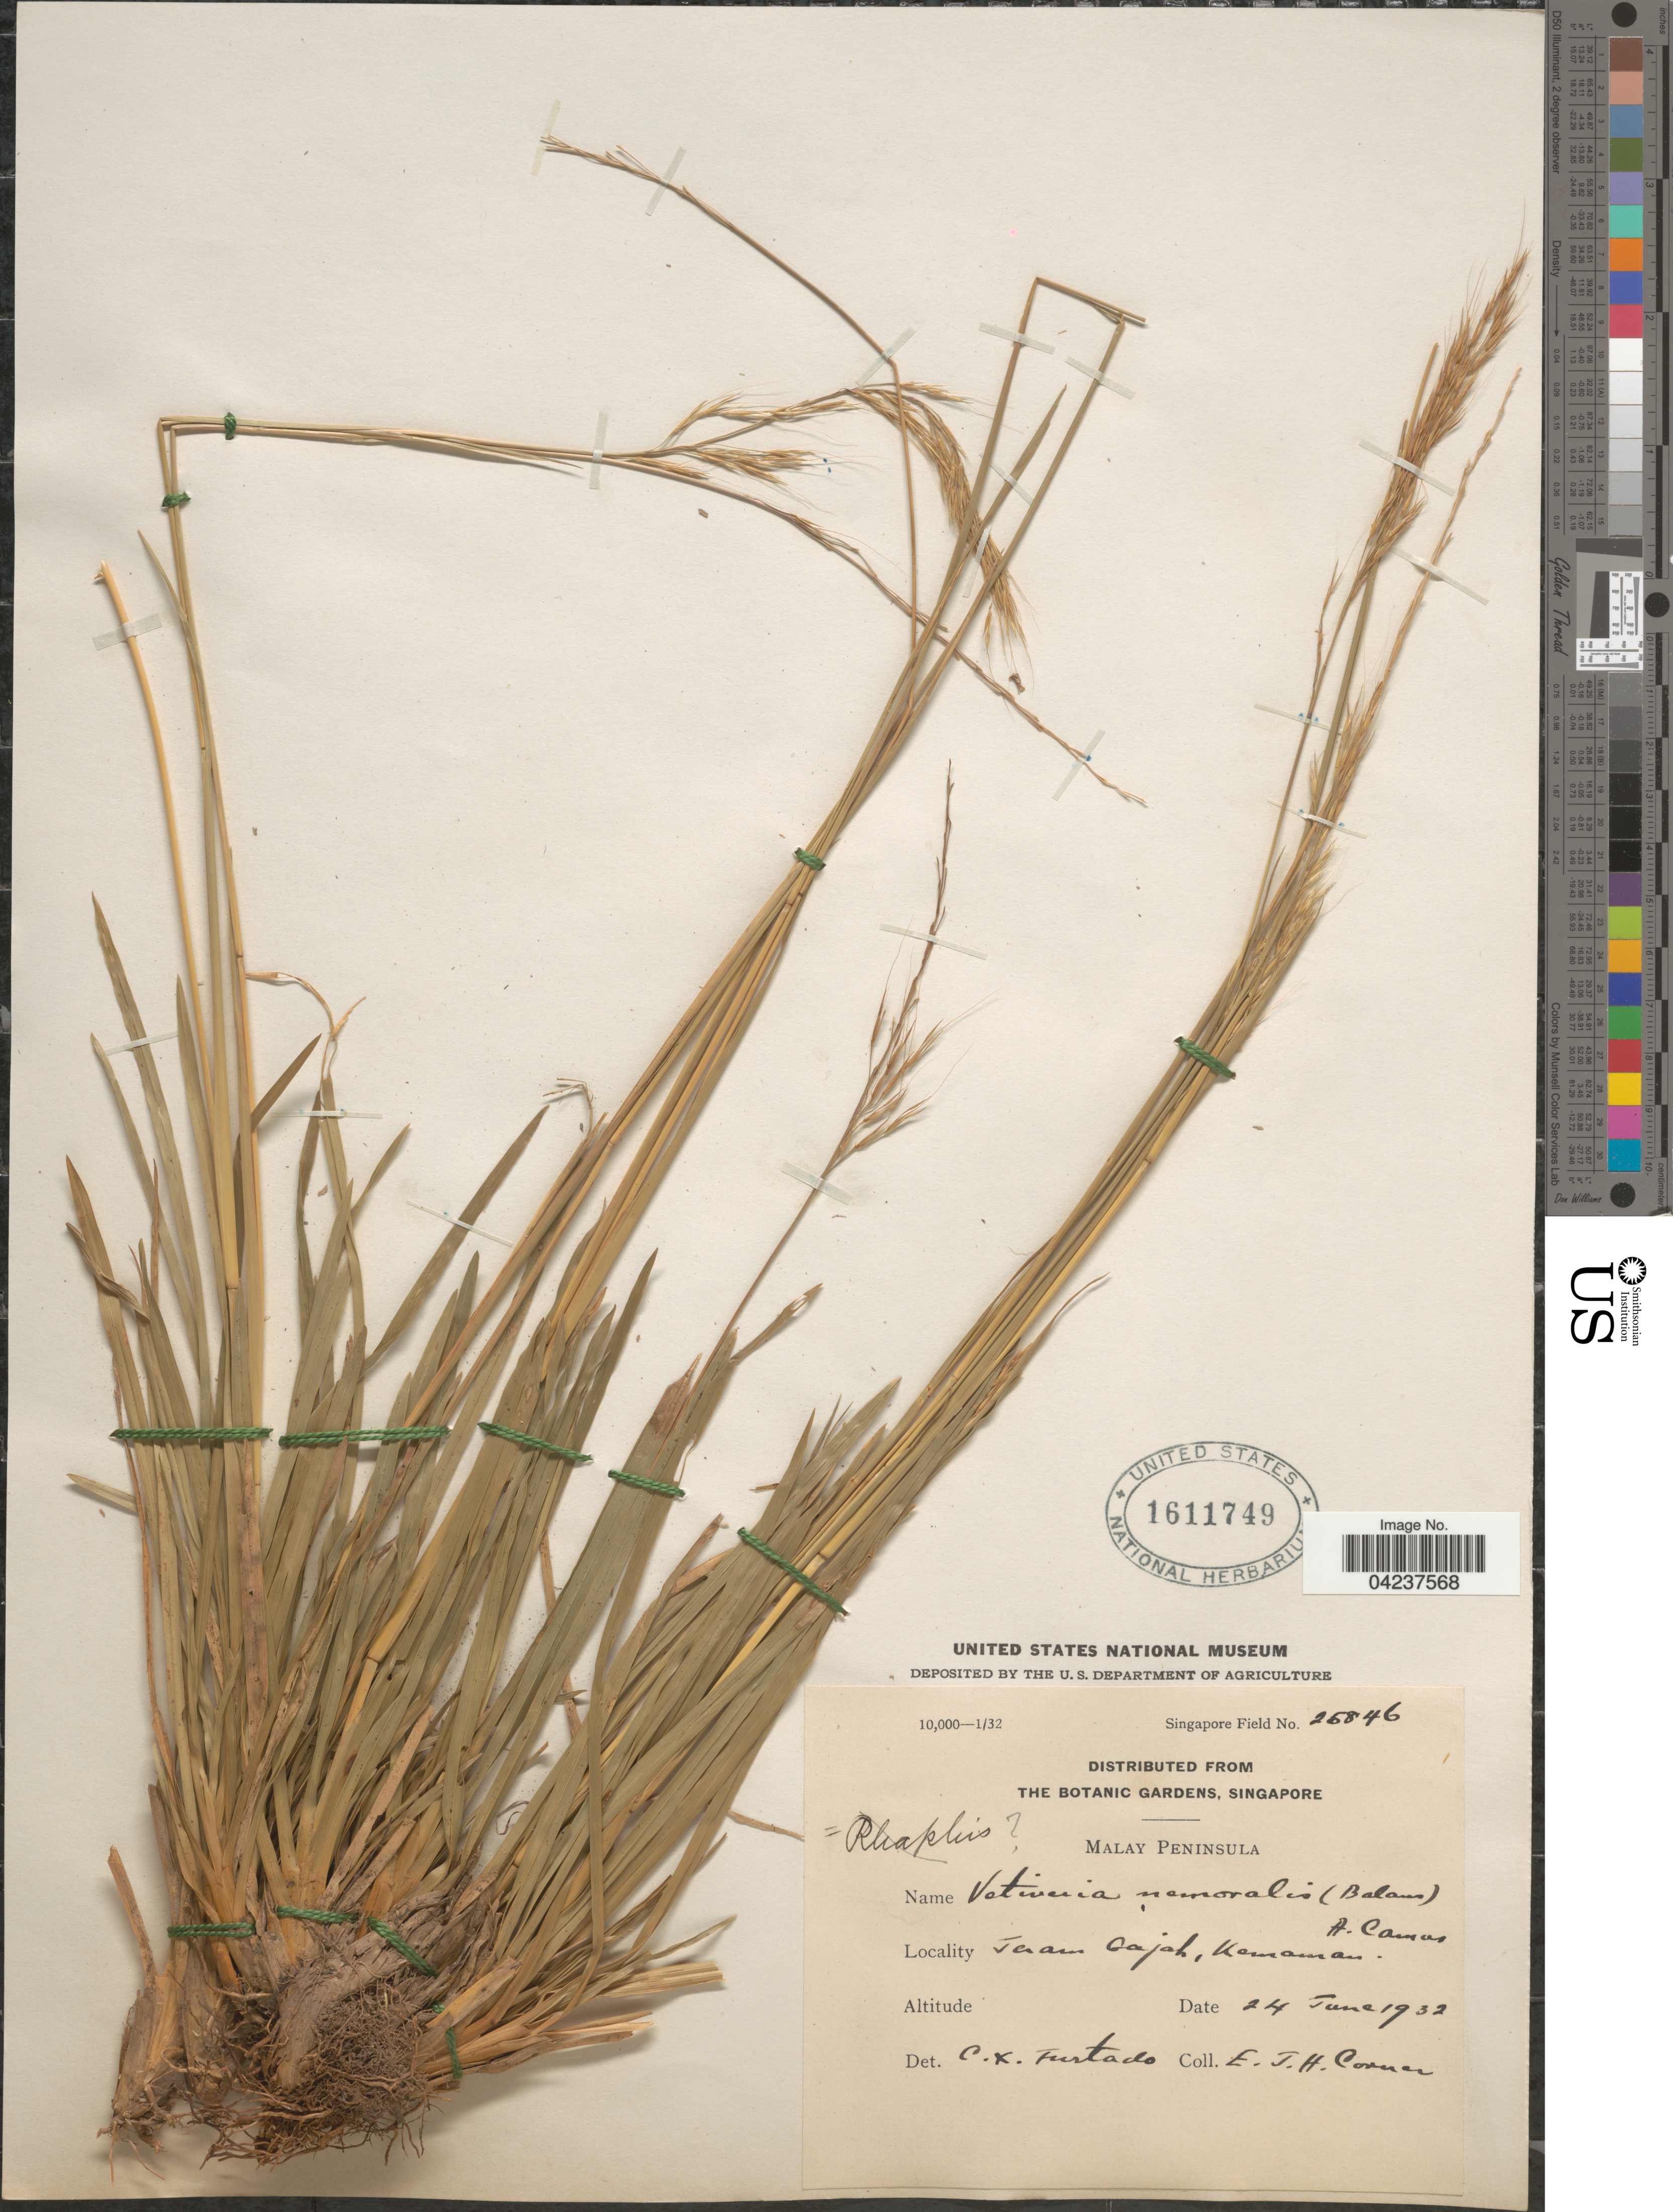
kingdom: Plantae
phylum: Tracheophyta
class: Liliopsida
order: Poales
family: Poaceae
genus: Chrysopogon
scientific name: Chrysopogon nemoralis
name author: (Balansa) Holttum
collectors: E. Corner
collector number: Singapore Field 25846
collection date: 1932-06-24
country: Singapore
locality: Malay Peninsula. Jeram Gajah, Kemaman.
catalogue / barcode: US 1611749